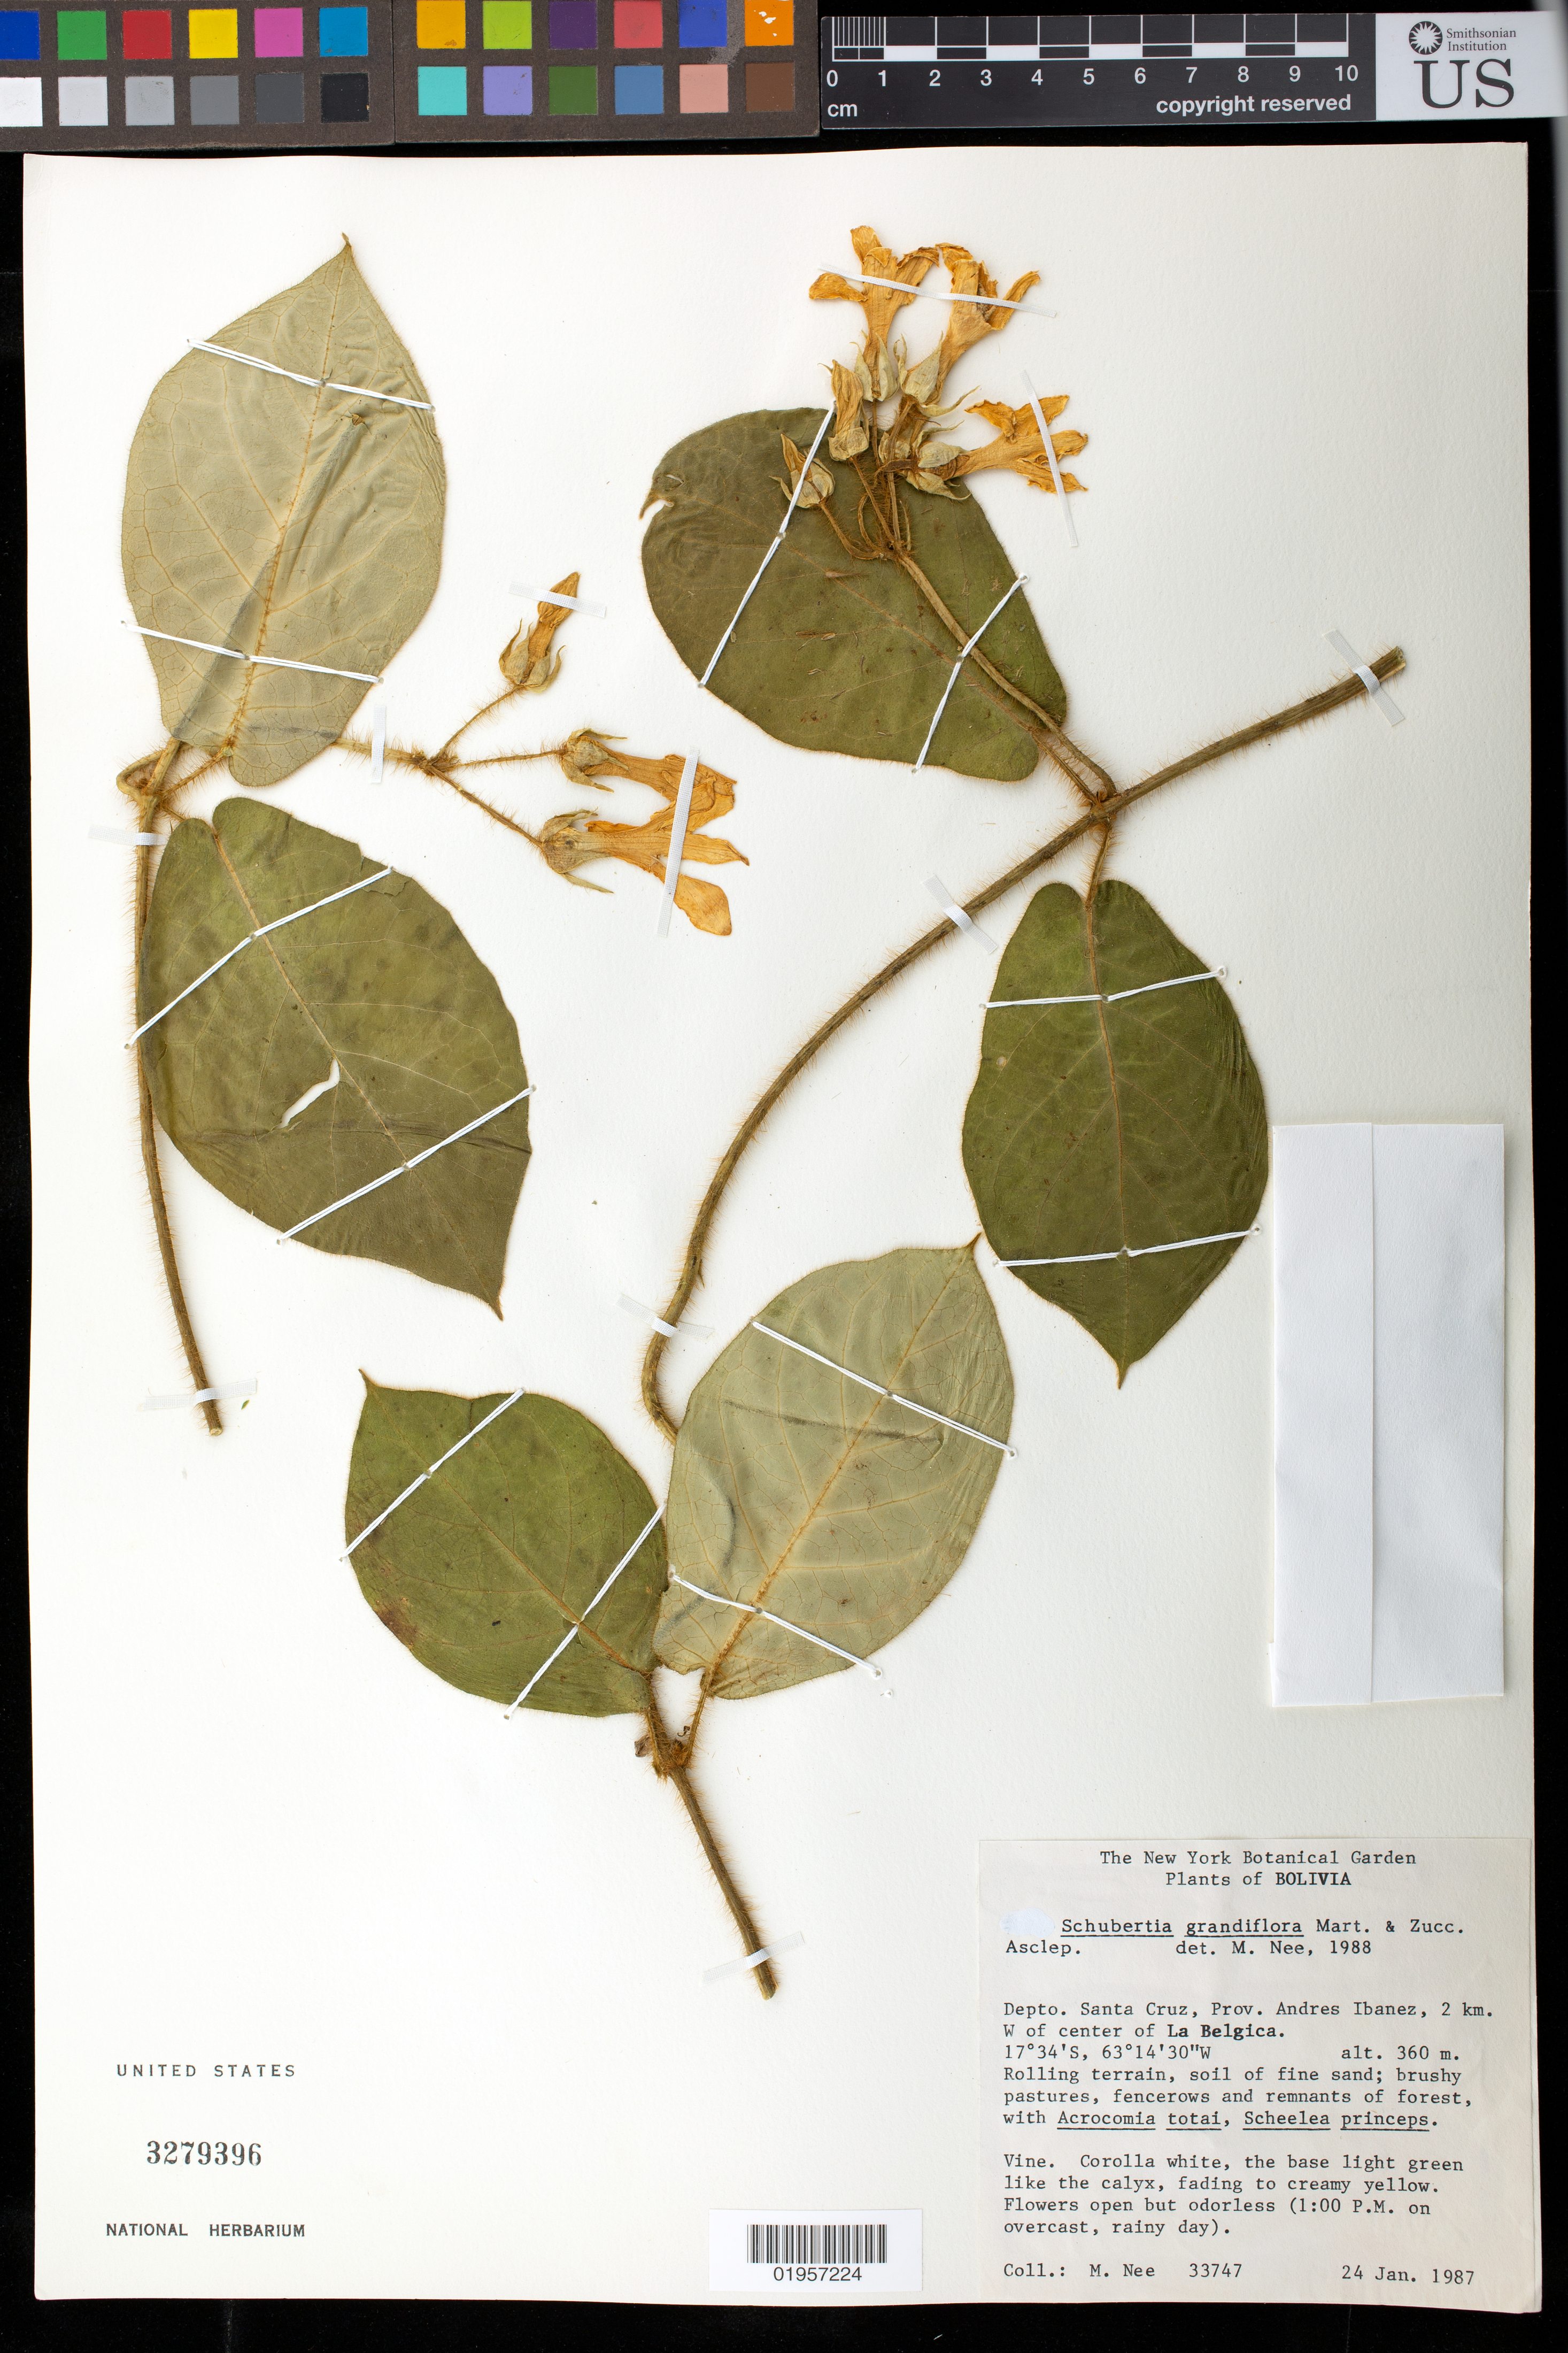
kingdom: Plantae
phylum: Tracheophyta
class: Magnoliopsida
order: Gentianales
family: Apocynaceae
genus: Schubertia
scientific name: Schubertia grandiflora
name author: Mart.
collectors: M. Nee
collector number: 33747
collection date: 1987-01-24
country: Bolivia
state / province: Santa Cruz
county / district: Andrés Ibáñez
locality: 2 km W of center of La Belgica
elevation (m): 360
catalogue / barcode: US 3279396